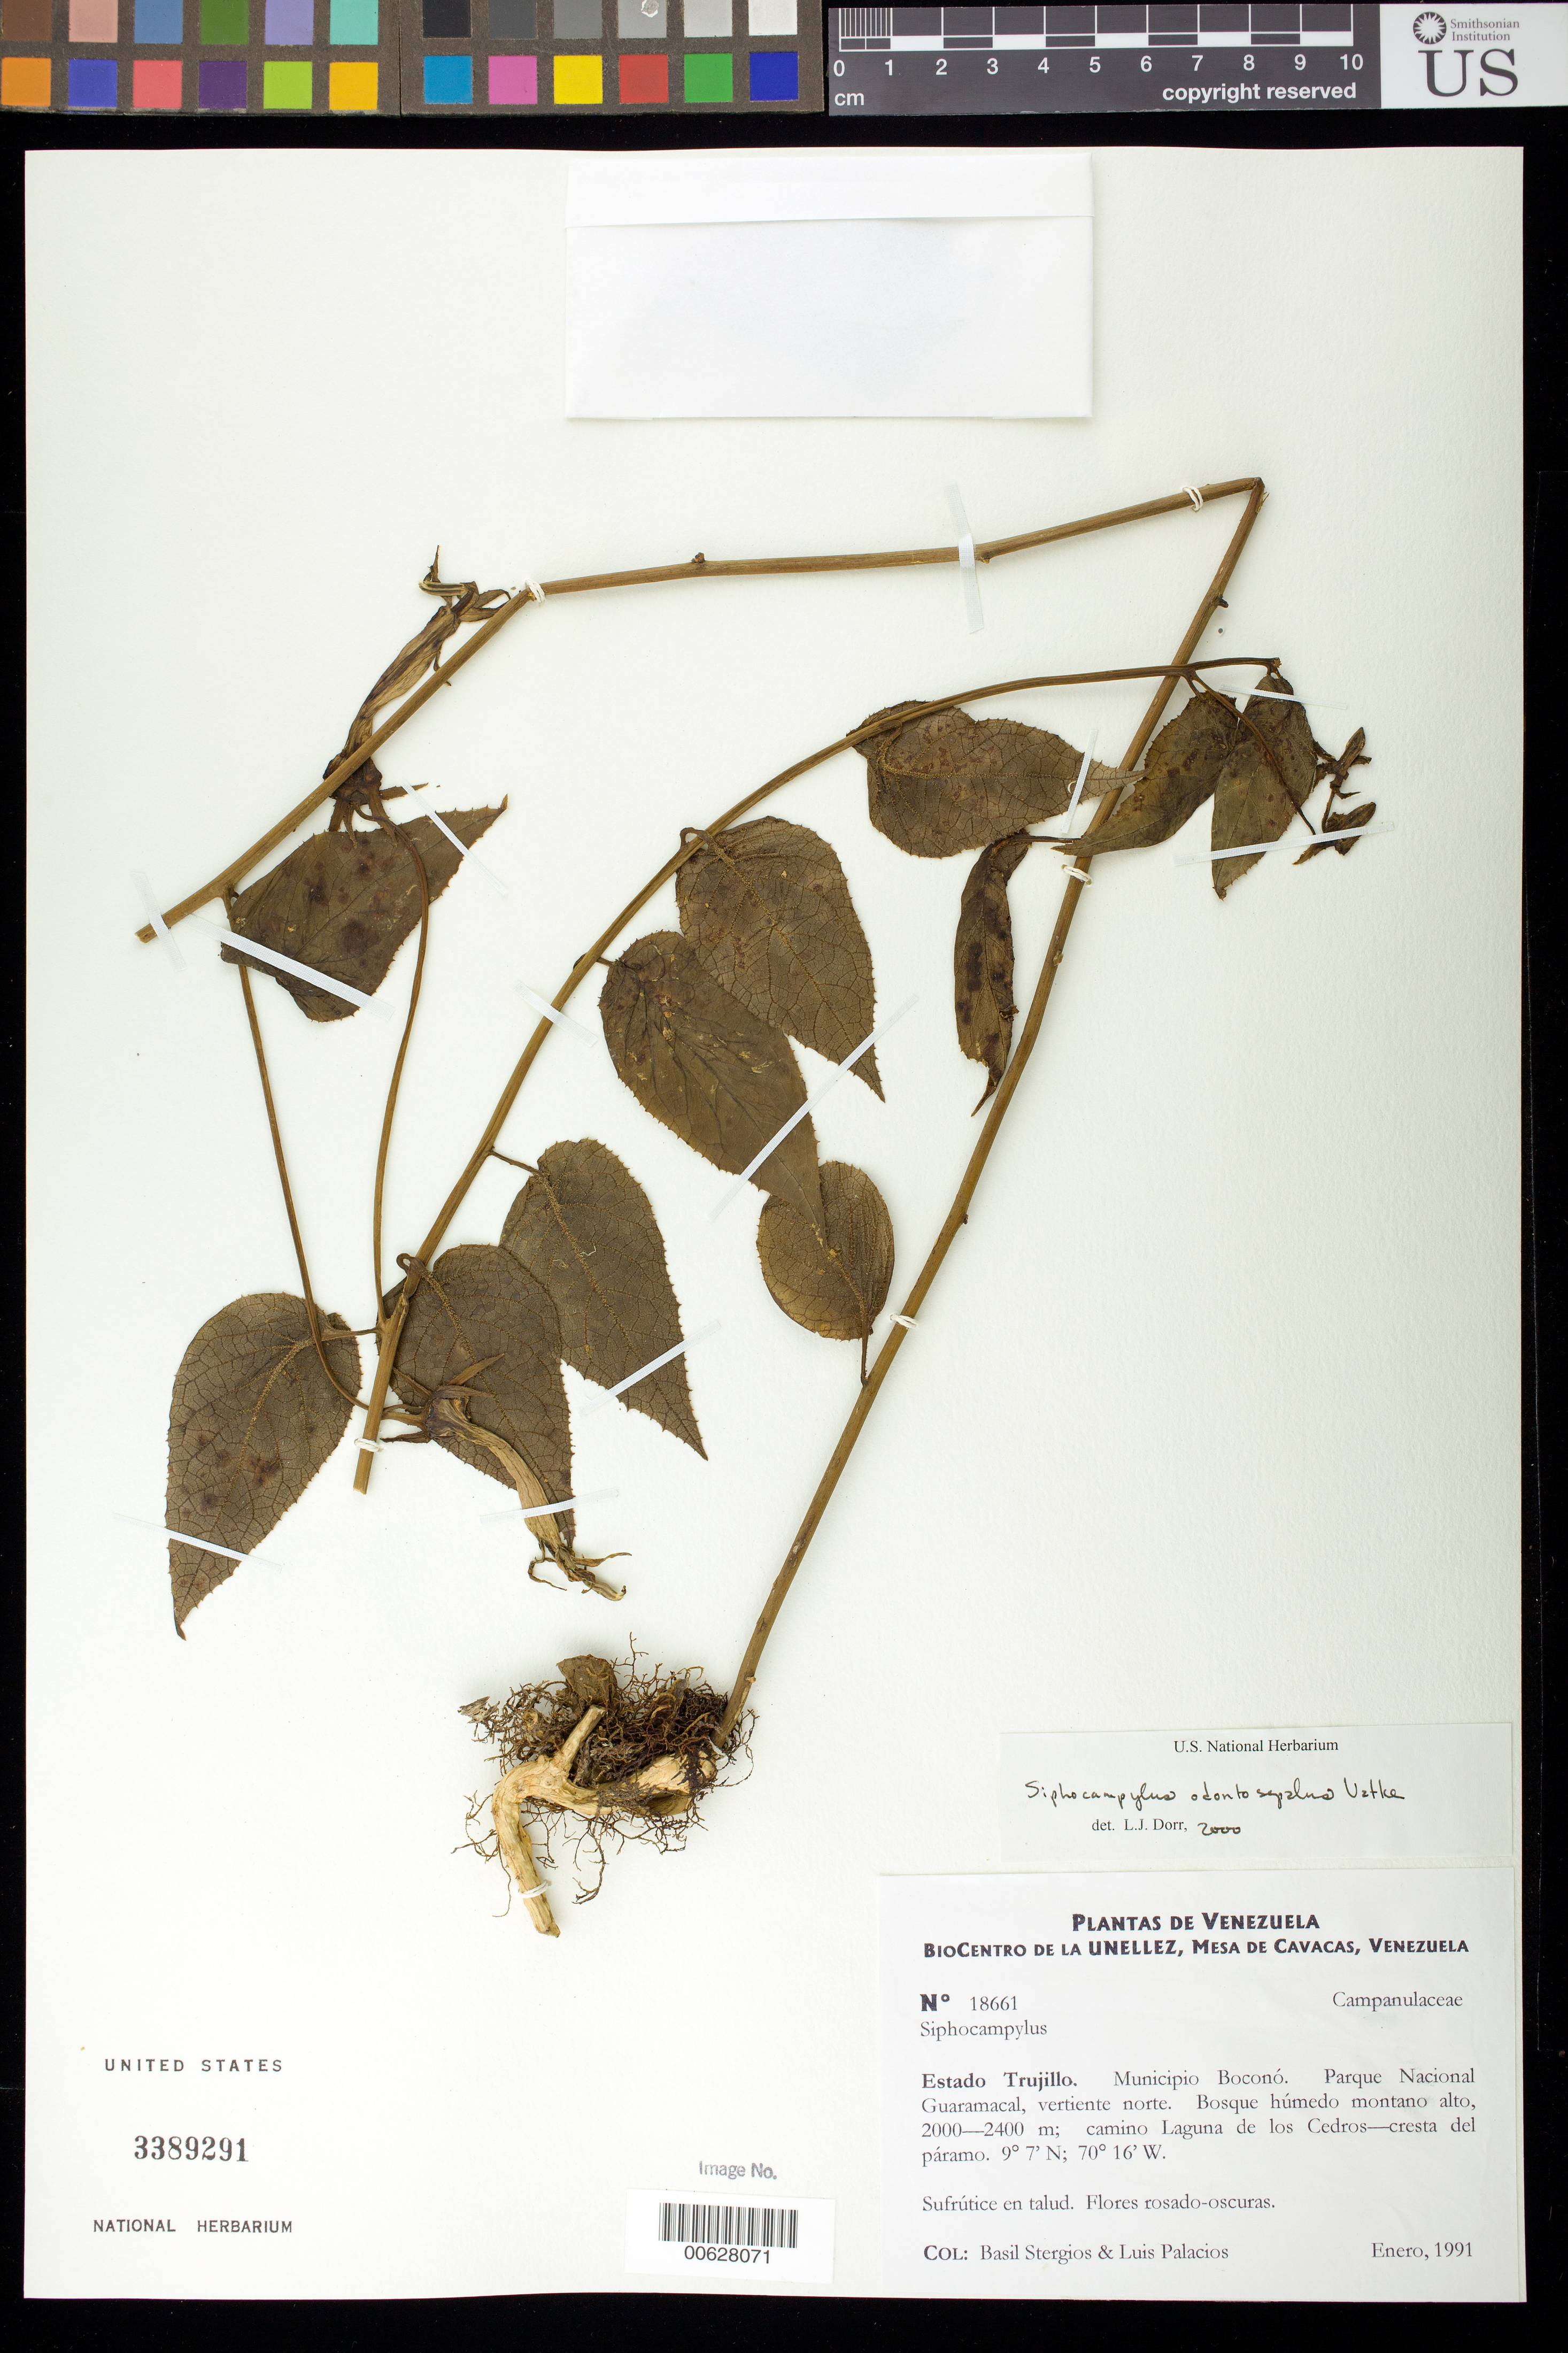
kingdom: Plantae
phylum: Tracheophyta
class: Magnoliopsida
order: Asterales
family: Campanulaceae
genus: Siphocampylus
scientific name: Siphocampylus odontosepalus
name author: Vatke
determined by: Dorr, L. J., (BOT), Smithsonian Institution - National Museum of Natural History (UNITED STATES)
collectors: B. G. Stergios & L. Palacios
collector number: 18661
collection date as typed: Jan 1991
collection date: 1991-01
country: Venezuela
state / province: Trujillo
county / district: Boconó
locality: Parque Nacional Guaramacal, vertiente N, camino laguna de los Cedros-cresta del páramo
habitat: Bosque húmedo montano alto.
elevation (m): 2000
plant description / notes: PORT, US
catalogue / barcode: US 3389291